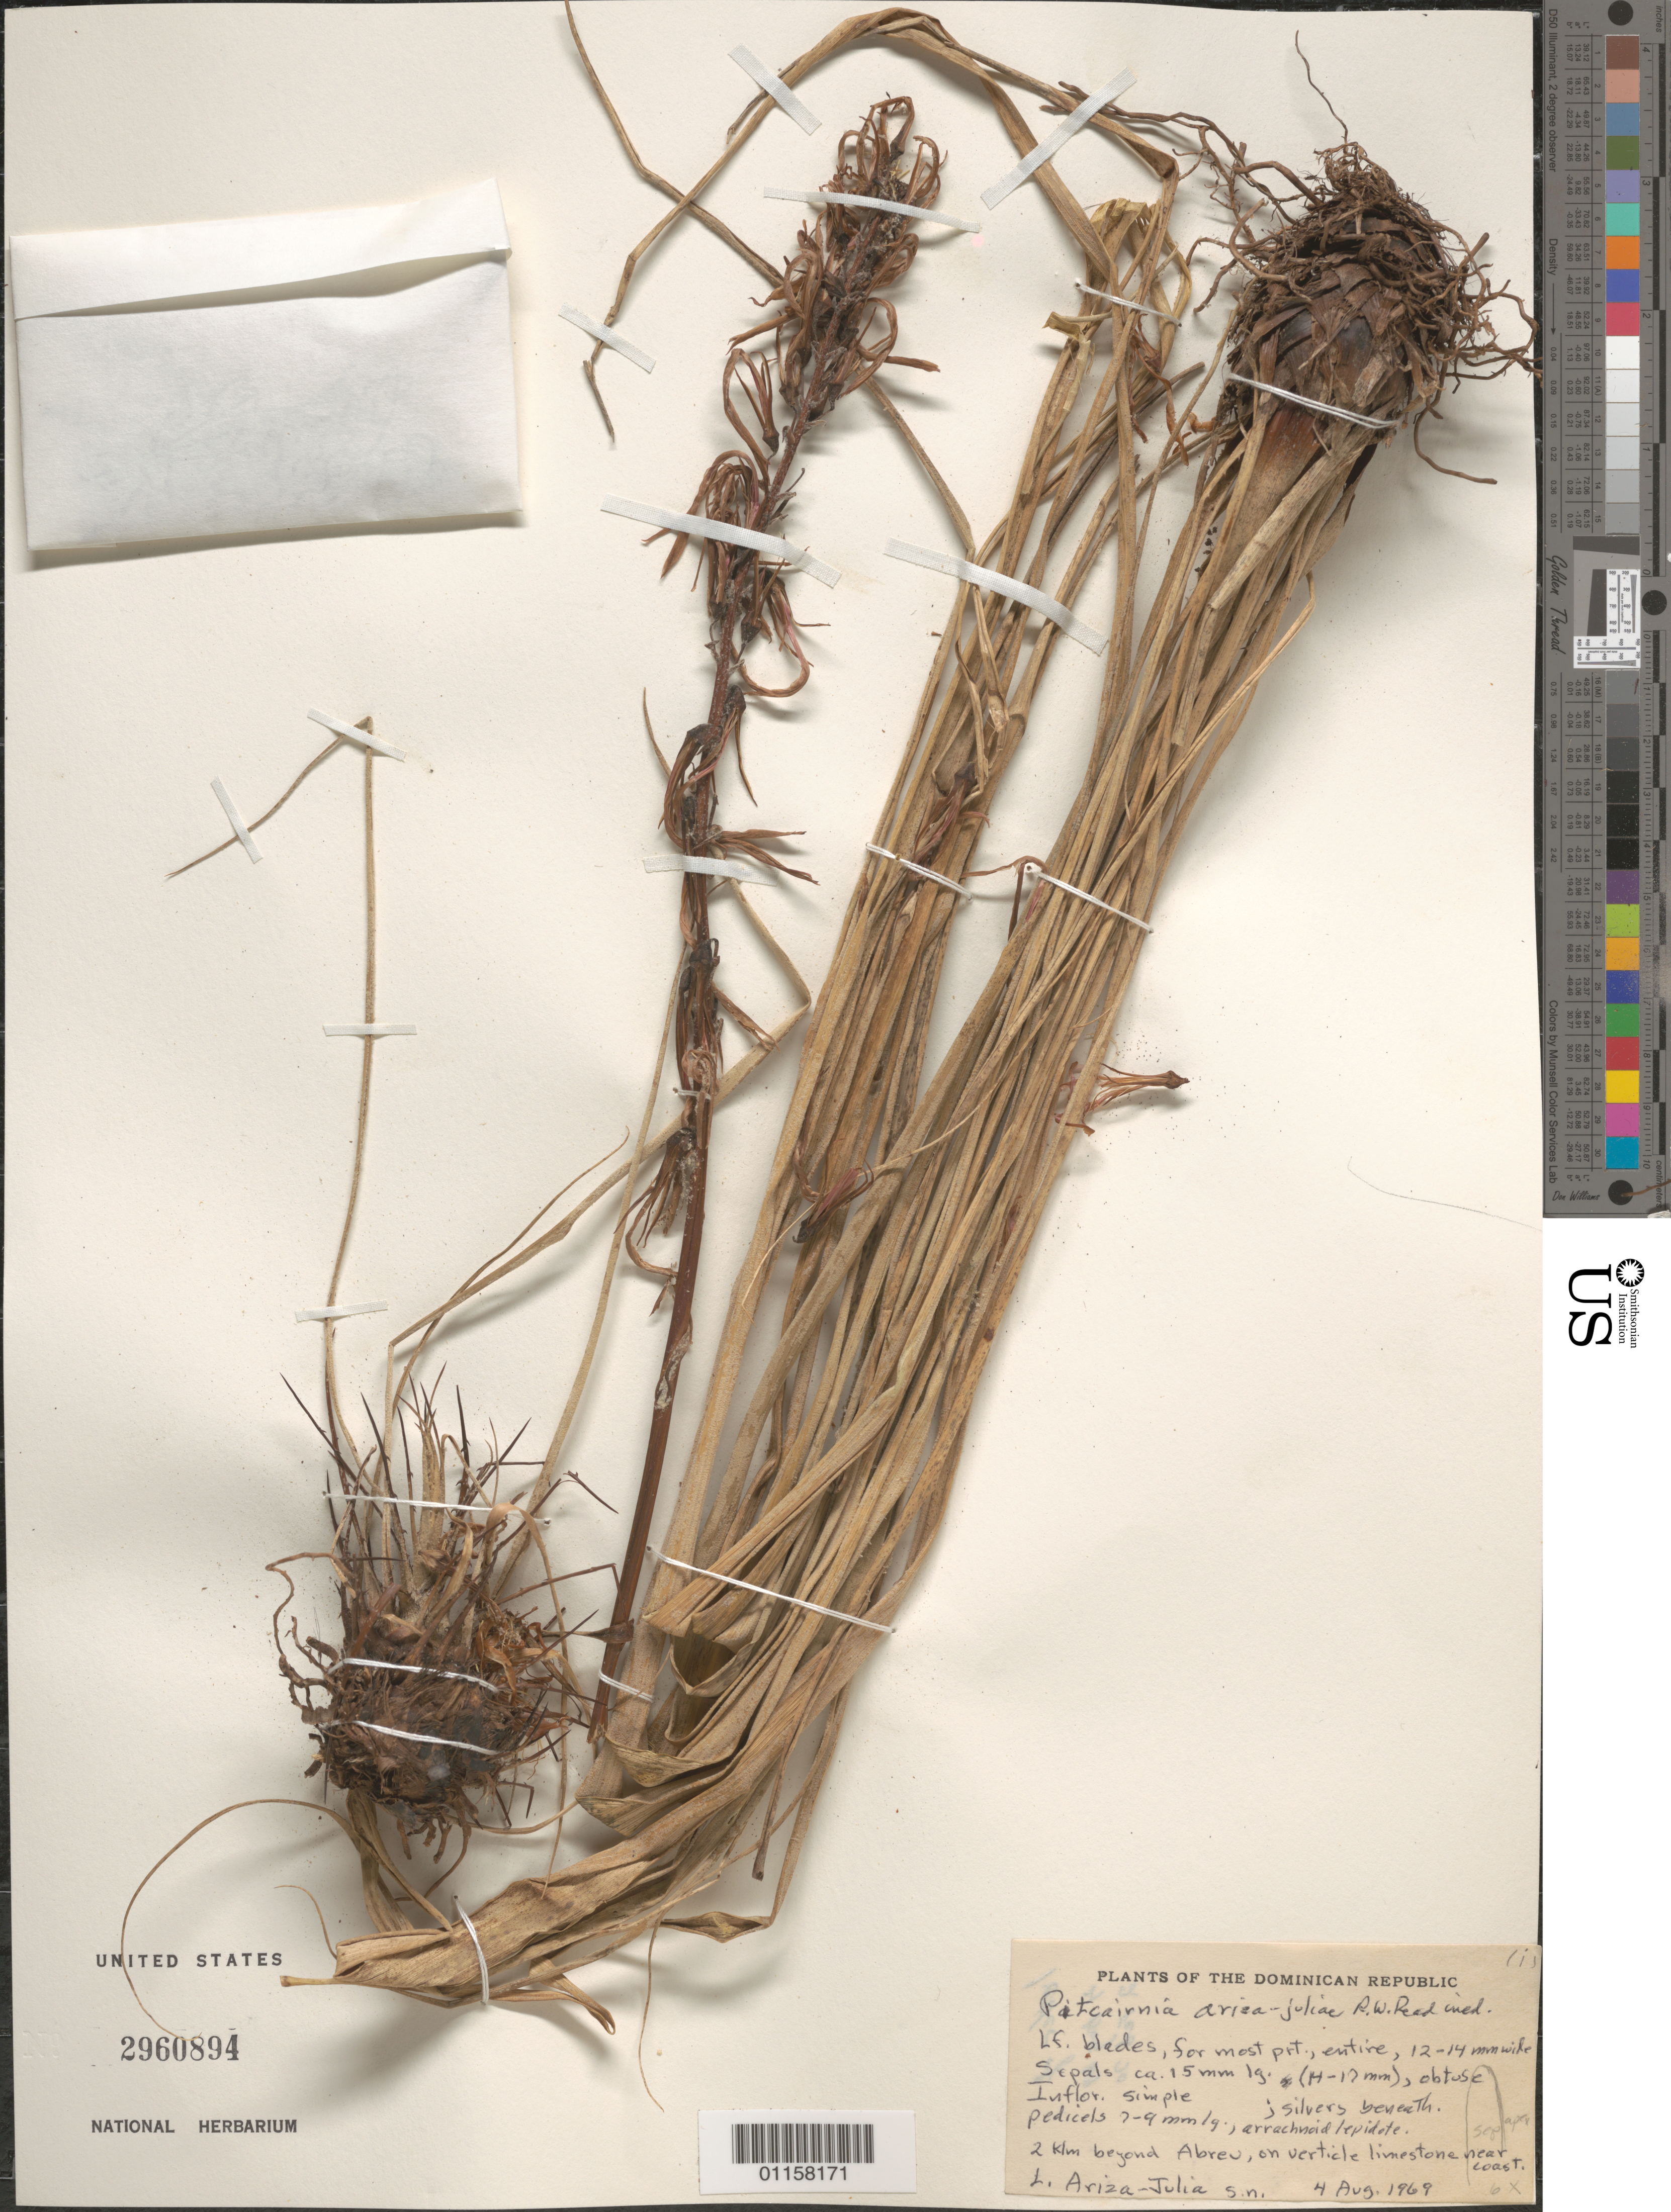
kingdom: Plantae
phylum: Tracheophyta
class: Liliopsida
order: Poales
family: Bromeliaceae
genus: Pitcairnia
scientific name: Pitcairnia sp.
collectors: L. Ariza-Julia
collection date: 1969-08-04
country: Dominican Republic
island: Hispaniola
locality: Abrev, 2 km beyond., near coast.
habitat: On verticle limestone.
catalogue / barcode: US 2960894